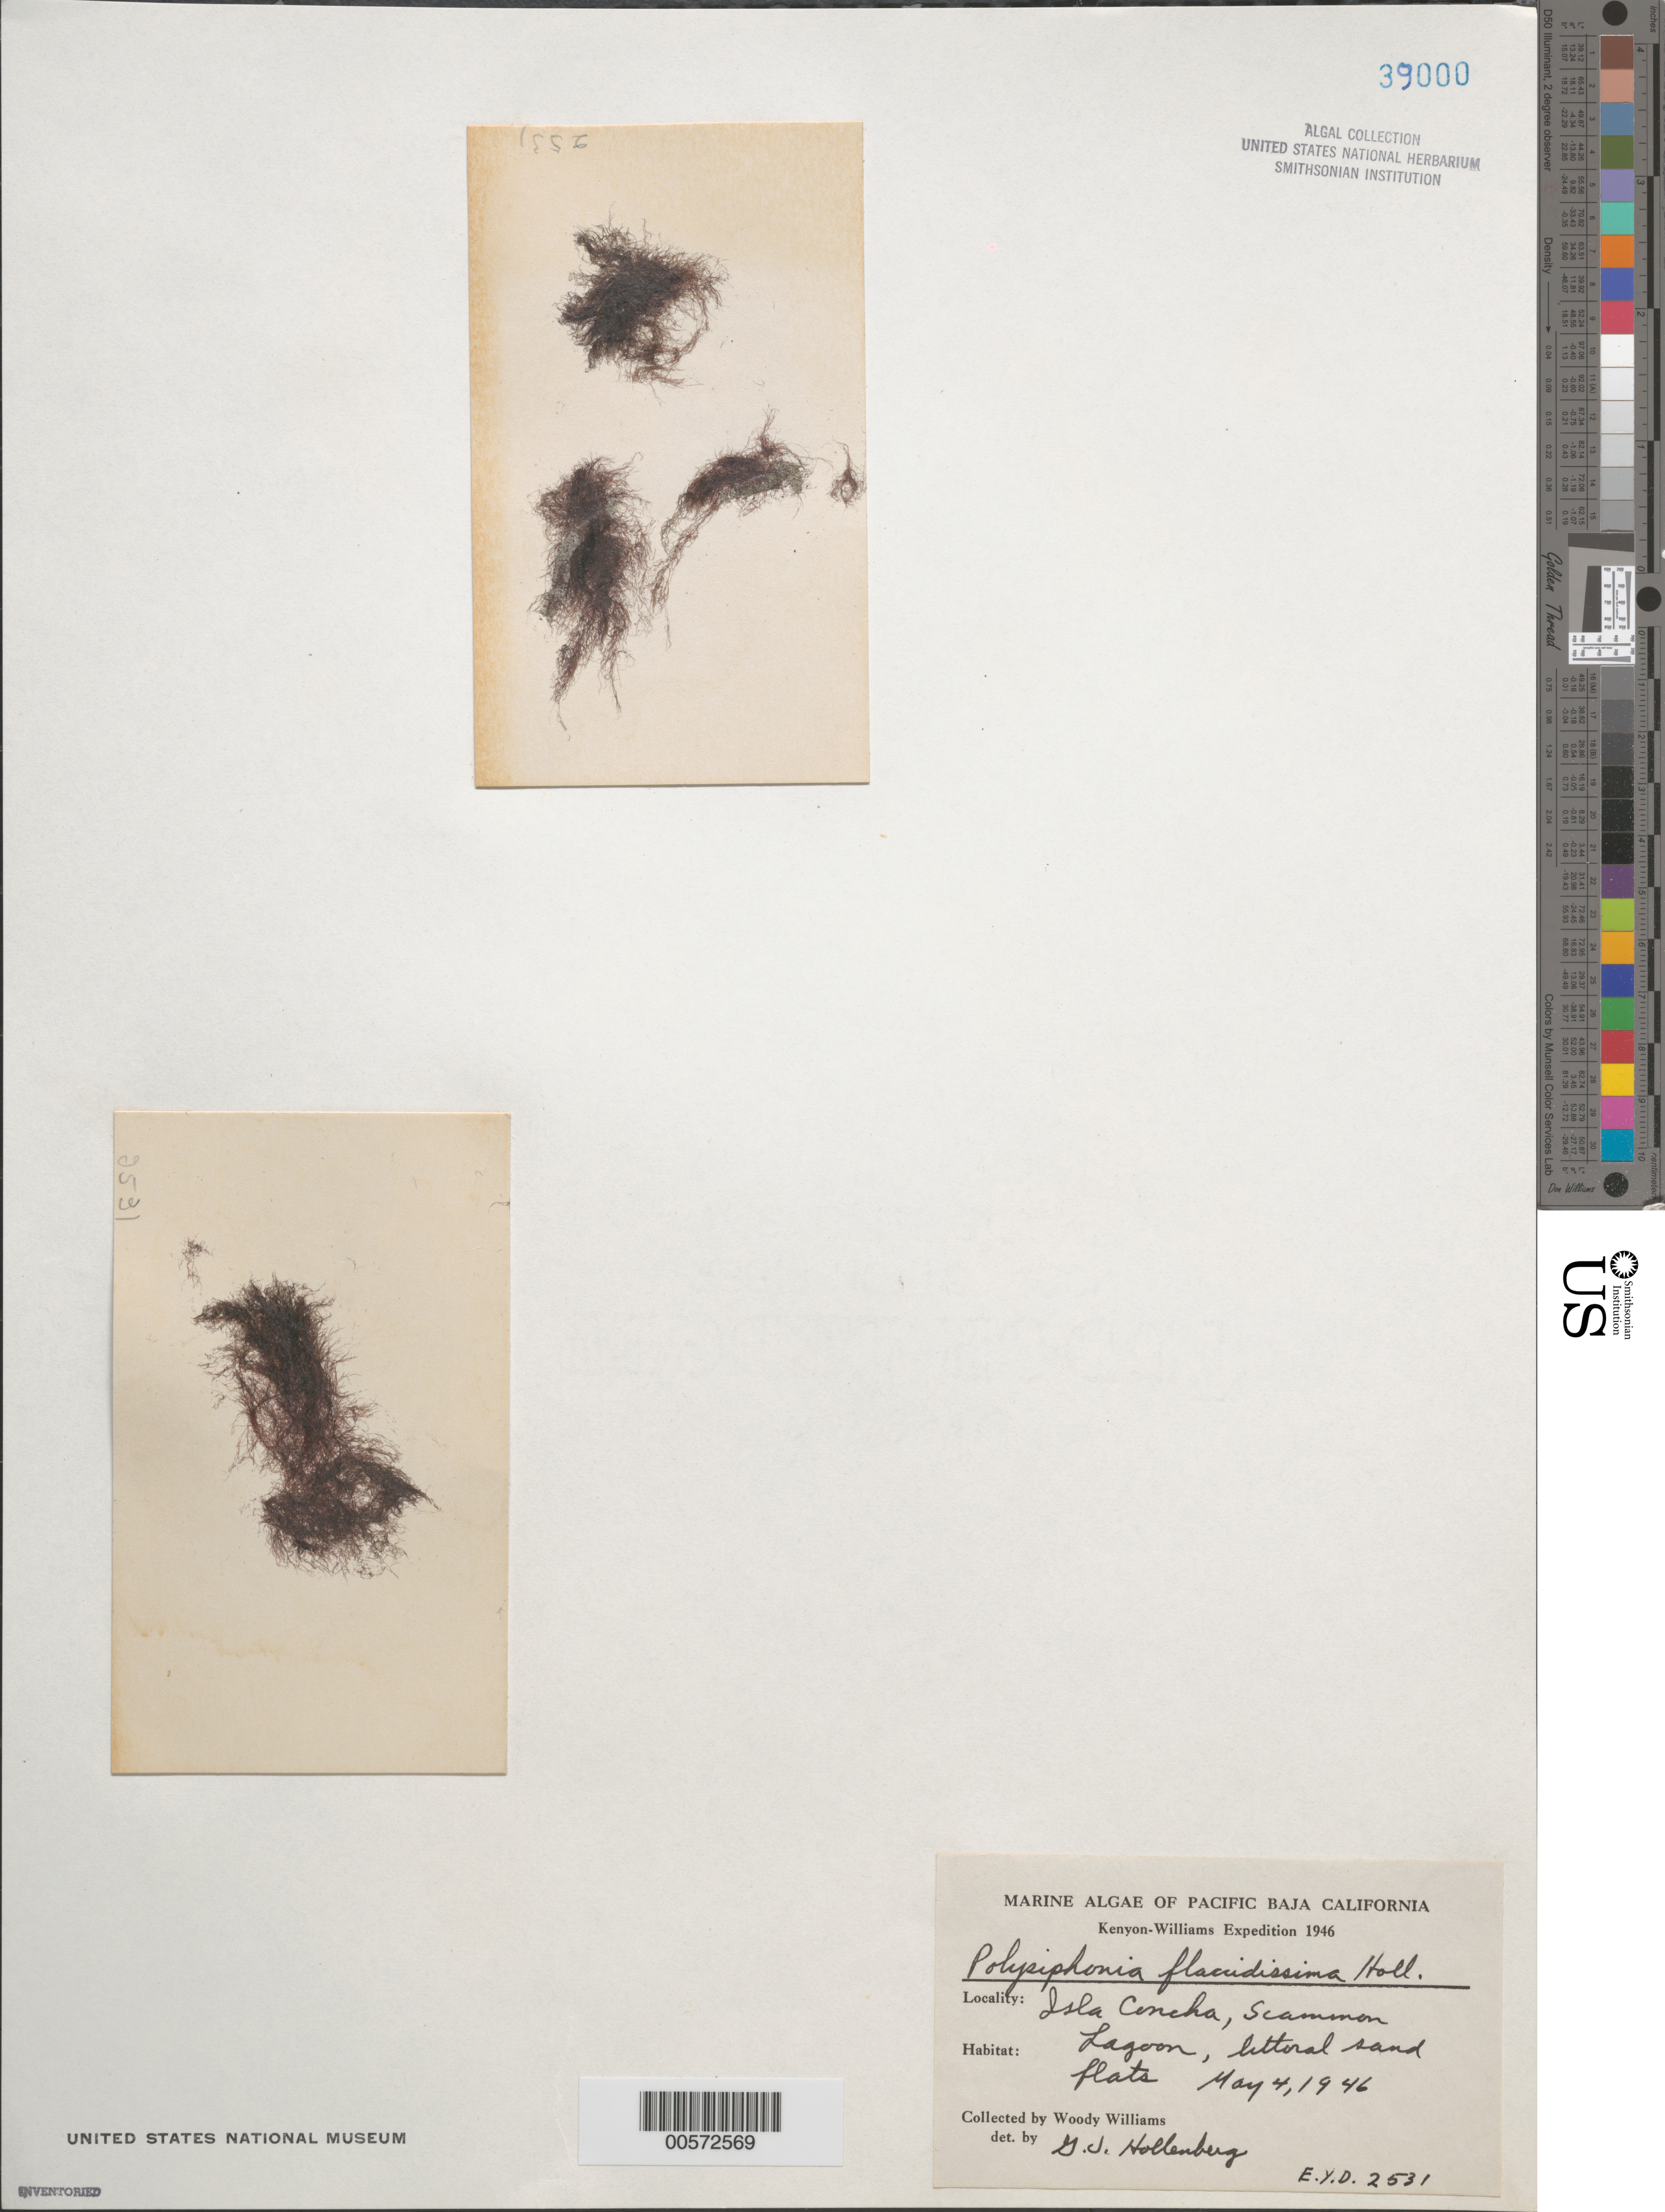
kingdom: Plantae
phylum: Rhodophyta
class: Florideophyceae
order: Ceramiales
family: Rhodomelaceae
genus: Neosiphonia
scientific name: Neosiphonia sertularioides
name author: (Gratel.) K.W. Nam & Kang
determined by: Algae name updating Project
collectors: W. Williams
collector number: EYD 2531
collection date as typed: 04 May 1946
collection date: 1946-05-04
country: Mexico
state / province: Baja California Sur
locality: Isla Concha, Scammon's Lagoon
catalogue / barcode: US 39000